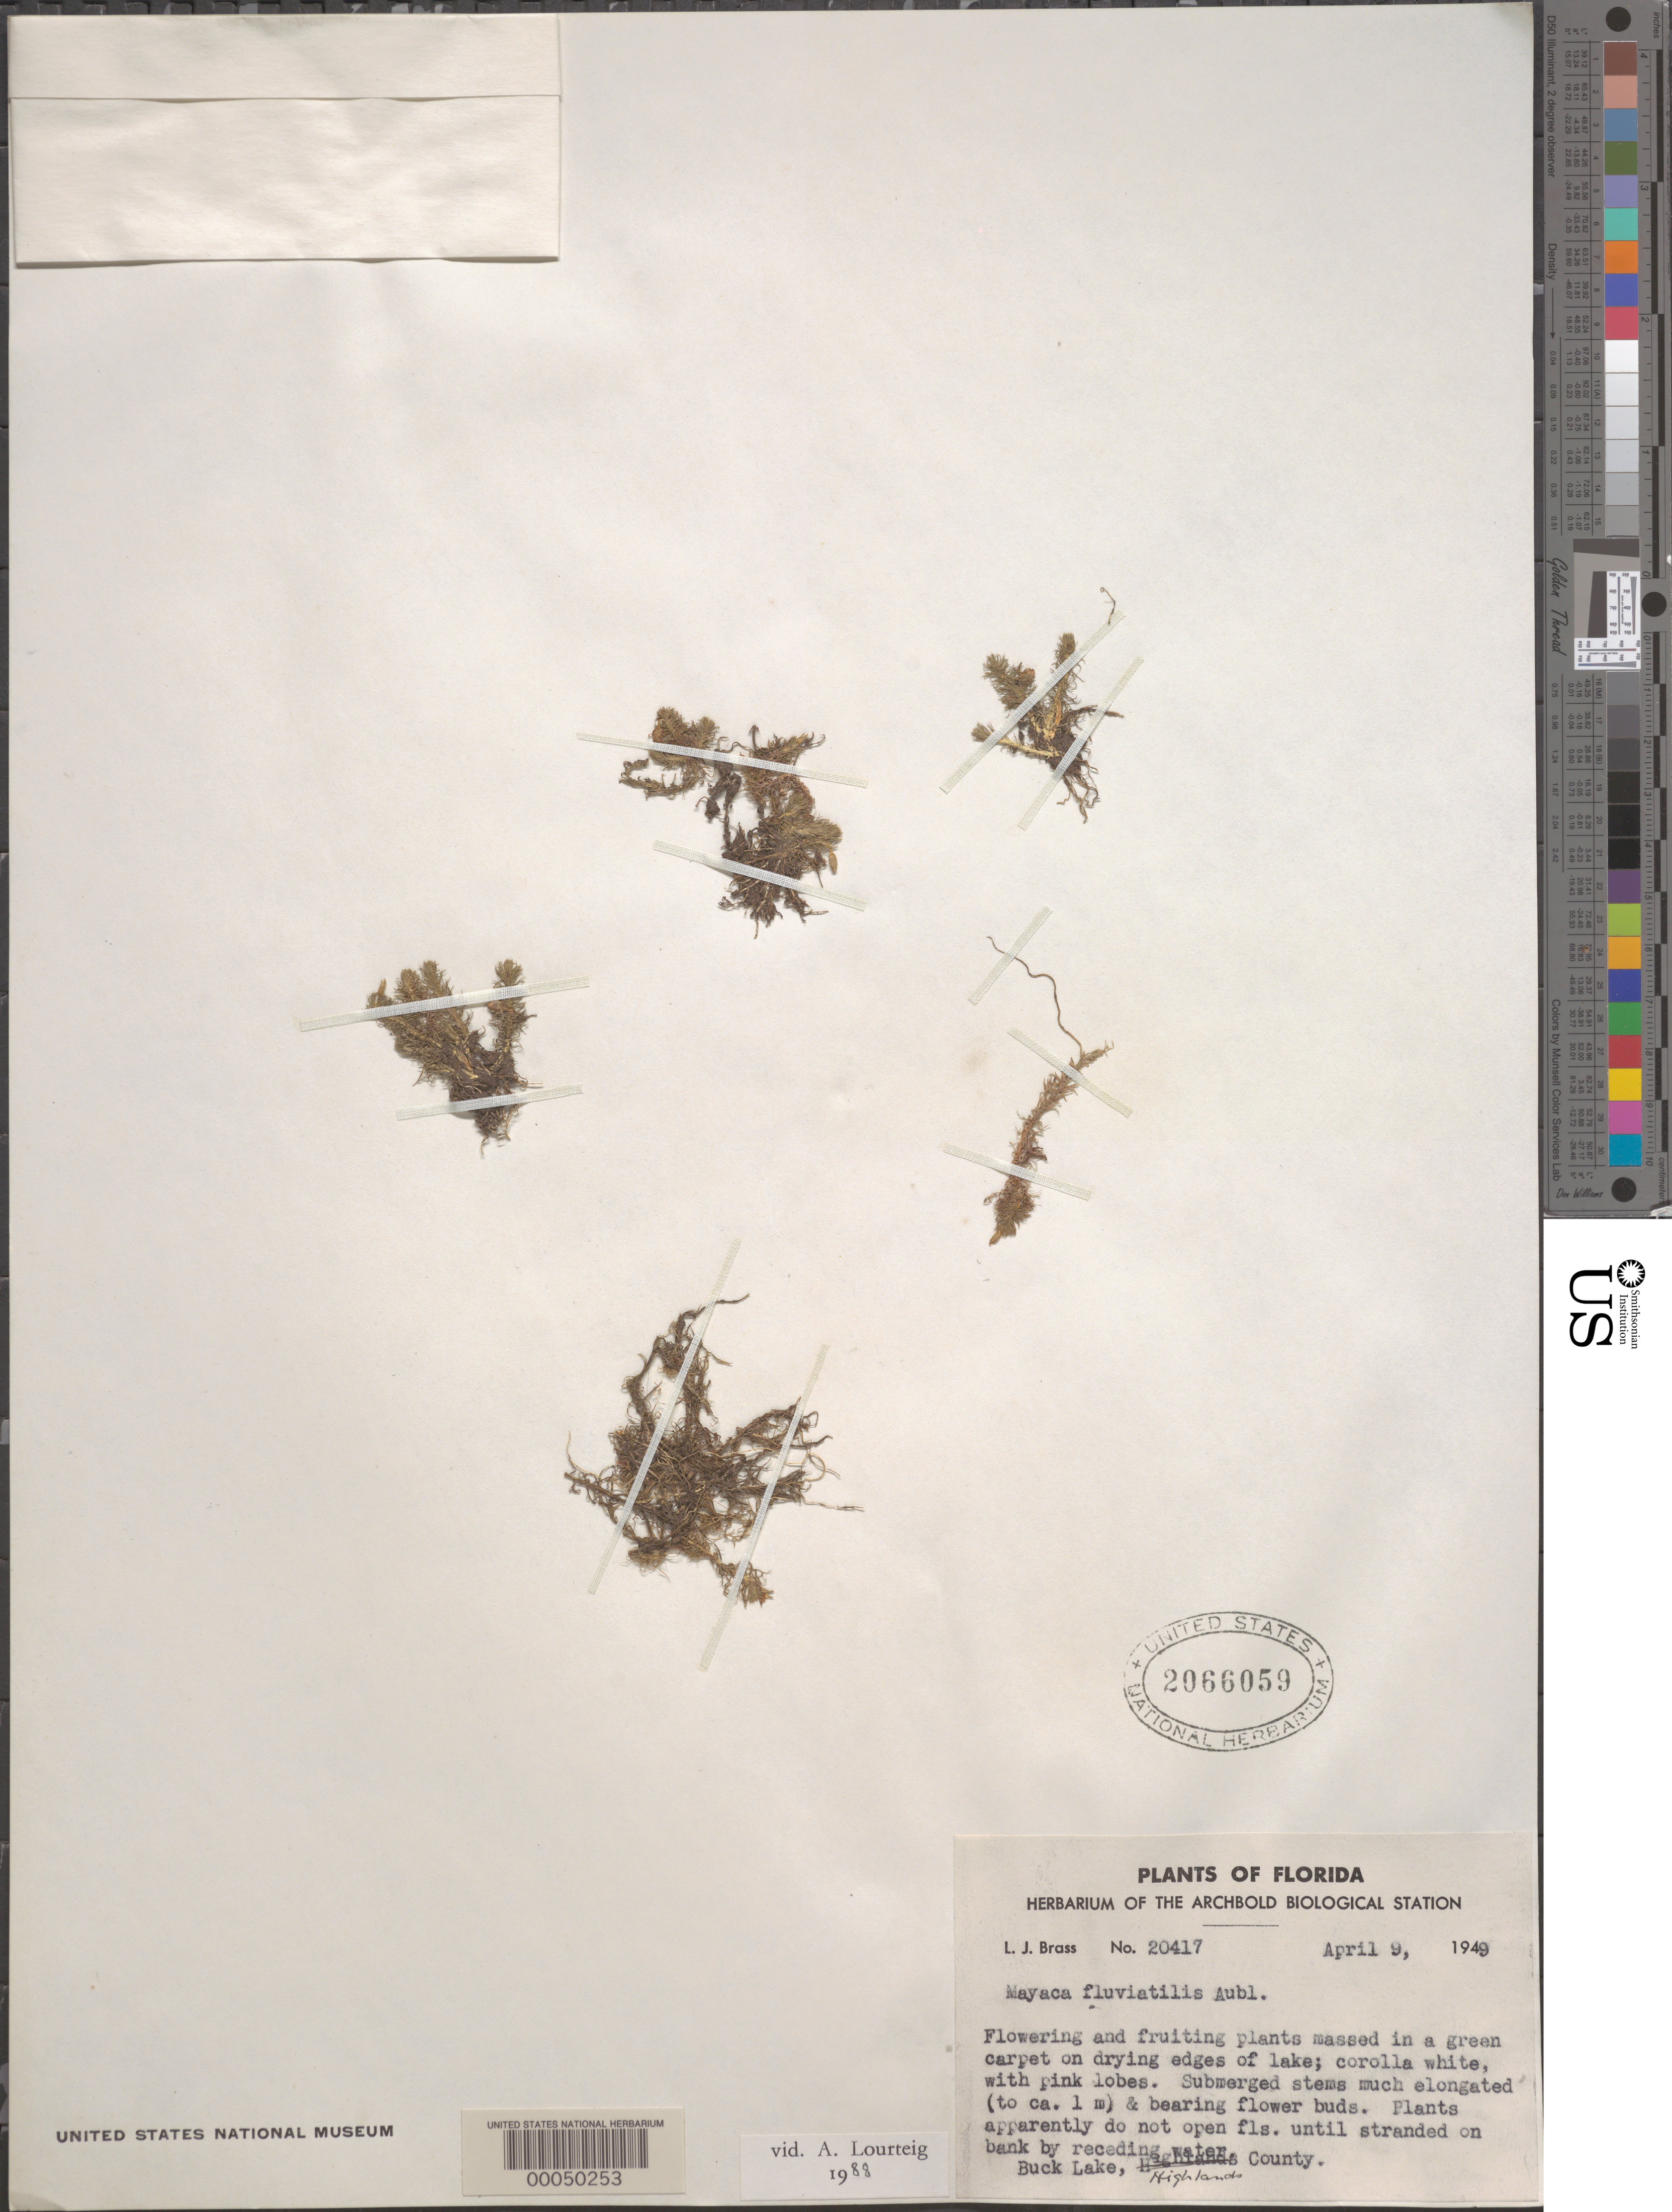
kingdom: Plantae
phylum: Tracheophyta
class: Liliopsida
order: Poales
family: Mayacaceae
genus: Mayaca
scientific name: Mayaca fluviatilis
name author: Aubl.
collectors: L. J. Brass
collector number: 20417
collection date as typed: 09 Apr 1949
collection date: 1949-04-09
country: United States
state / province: Florida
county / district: Highlands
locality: Buck lake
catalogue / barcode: US 2066059